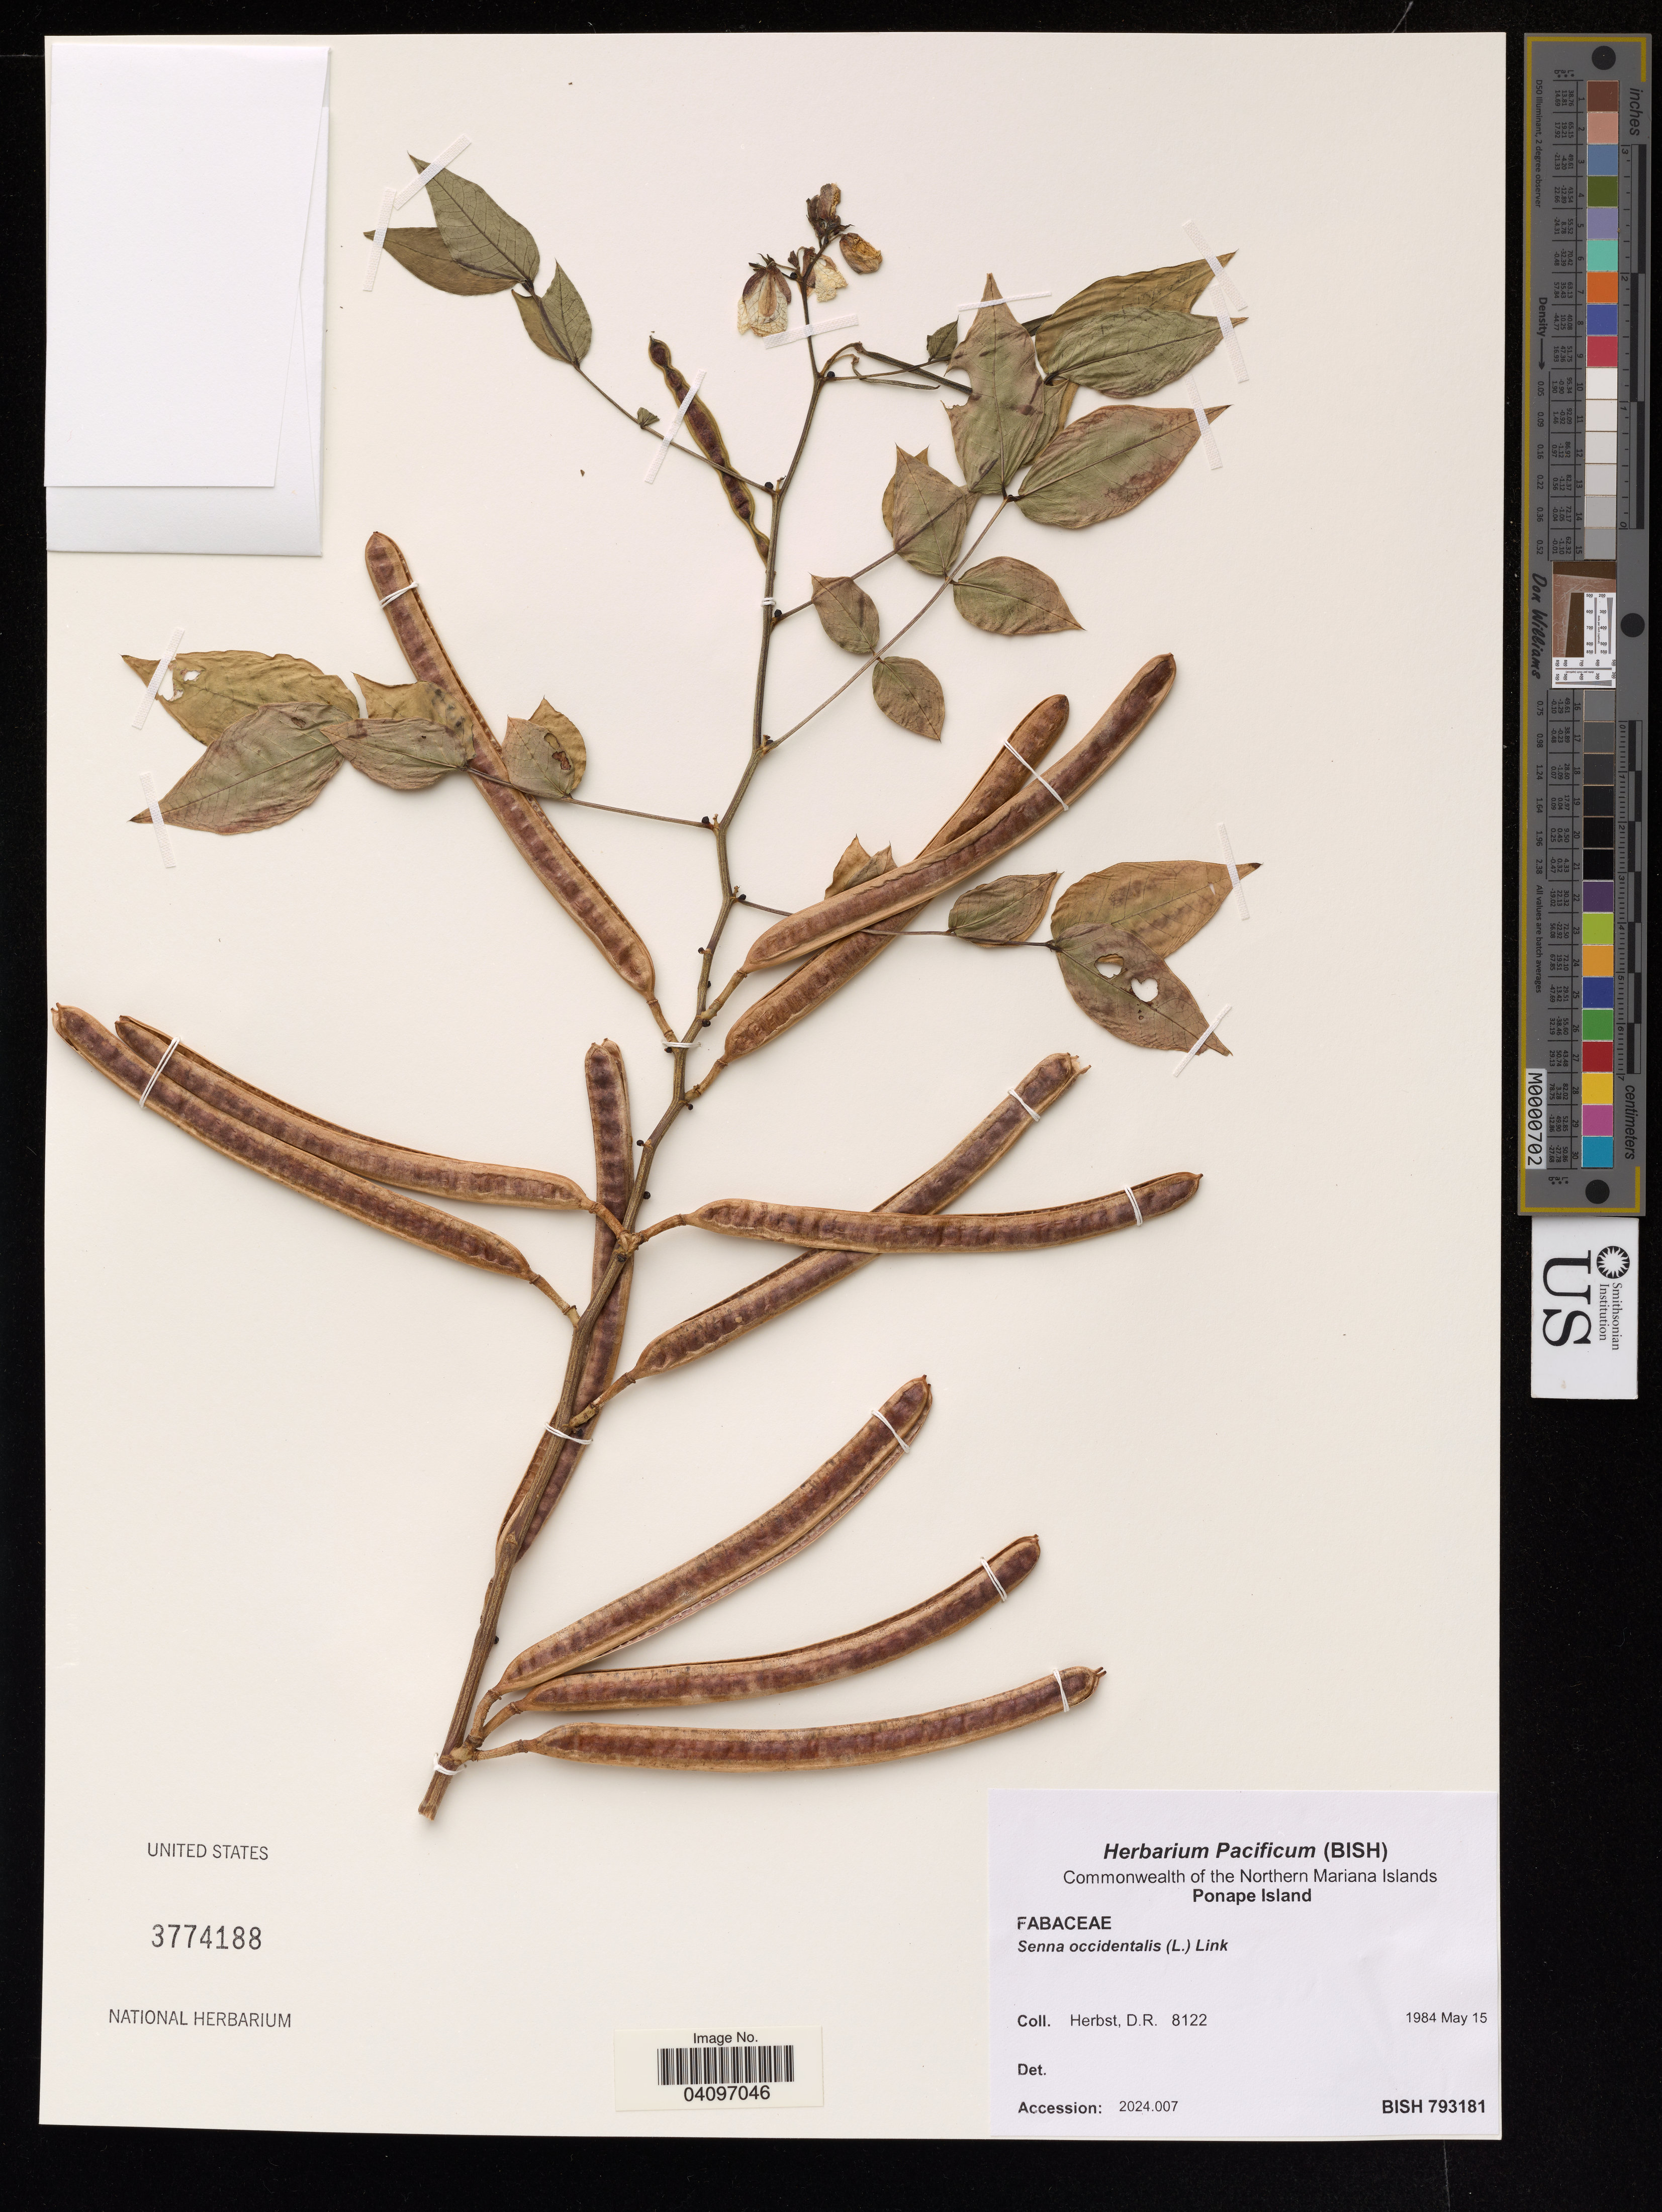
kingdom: Plantae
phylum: Tracheophyta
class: Magnoliopsida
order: Fabales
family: Fabaceae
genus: Senna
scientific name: Senna occidentalis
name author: (L.) Link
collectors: D. R. Herbst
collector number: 8122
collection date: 1984-05-15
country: Micronesia, Federated States of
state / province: Pohnpei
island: Pohnpei [Ponape]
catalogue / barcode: US 3774188